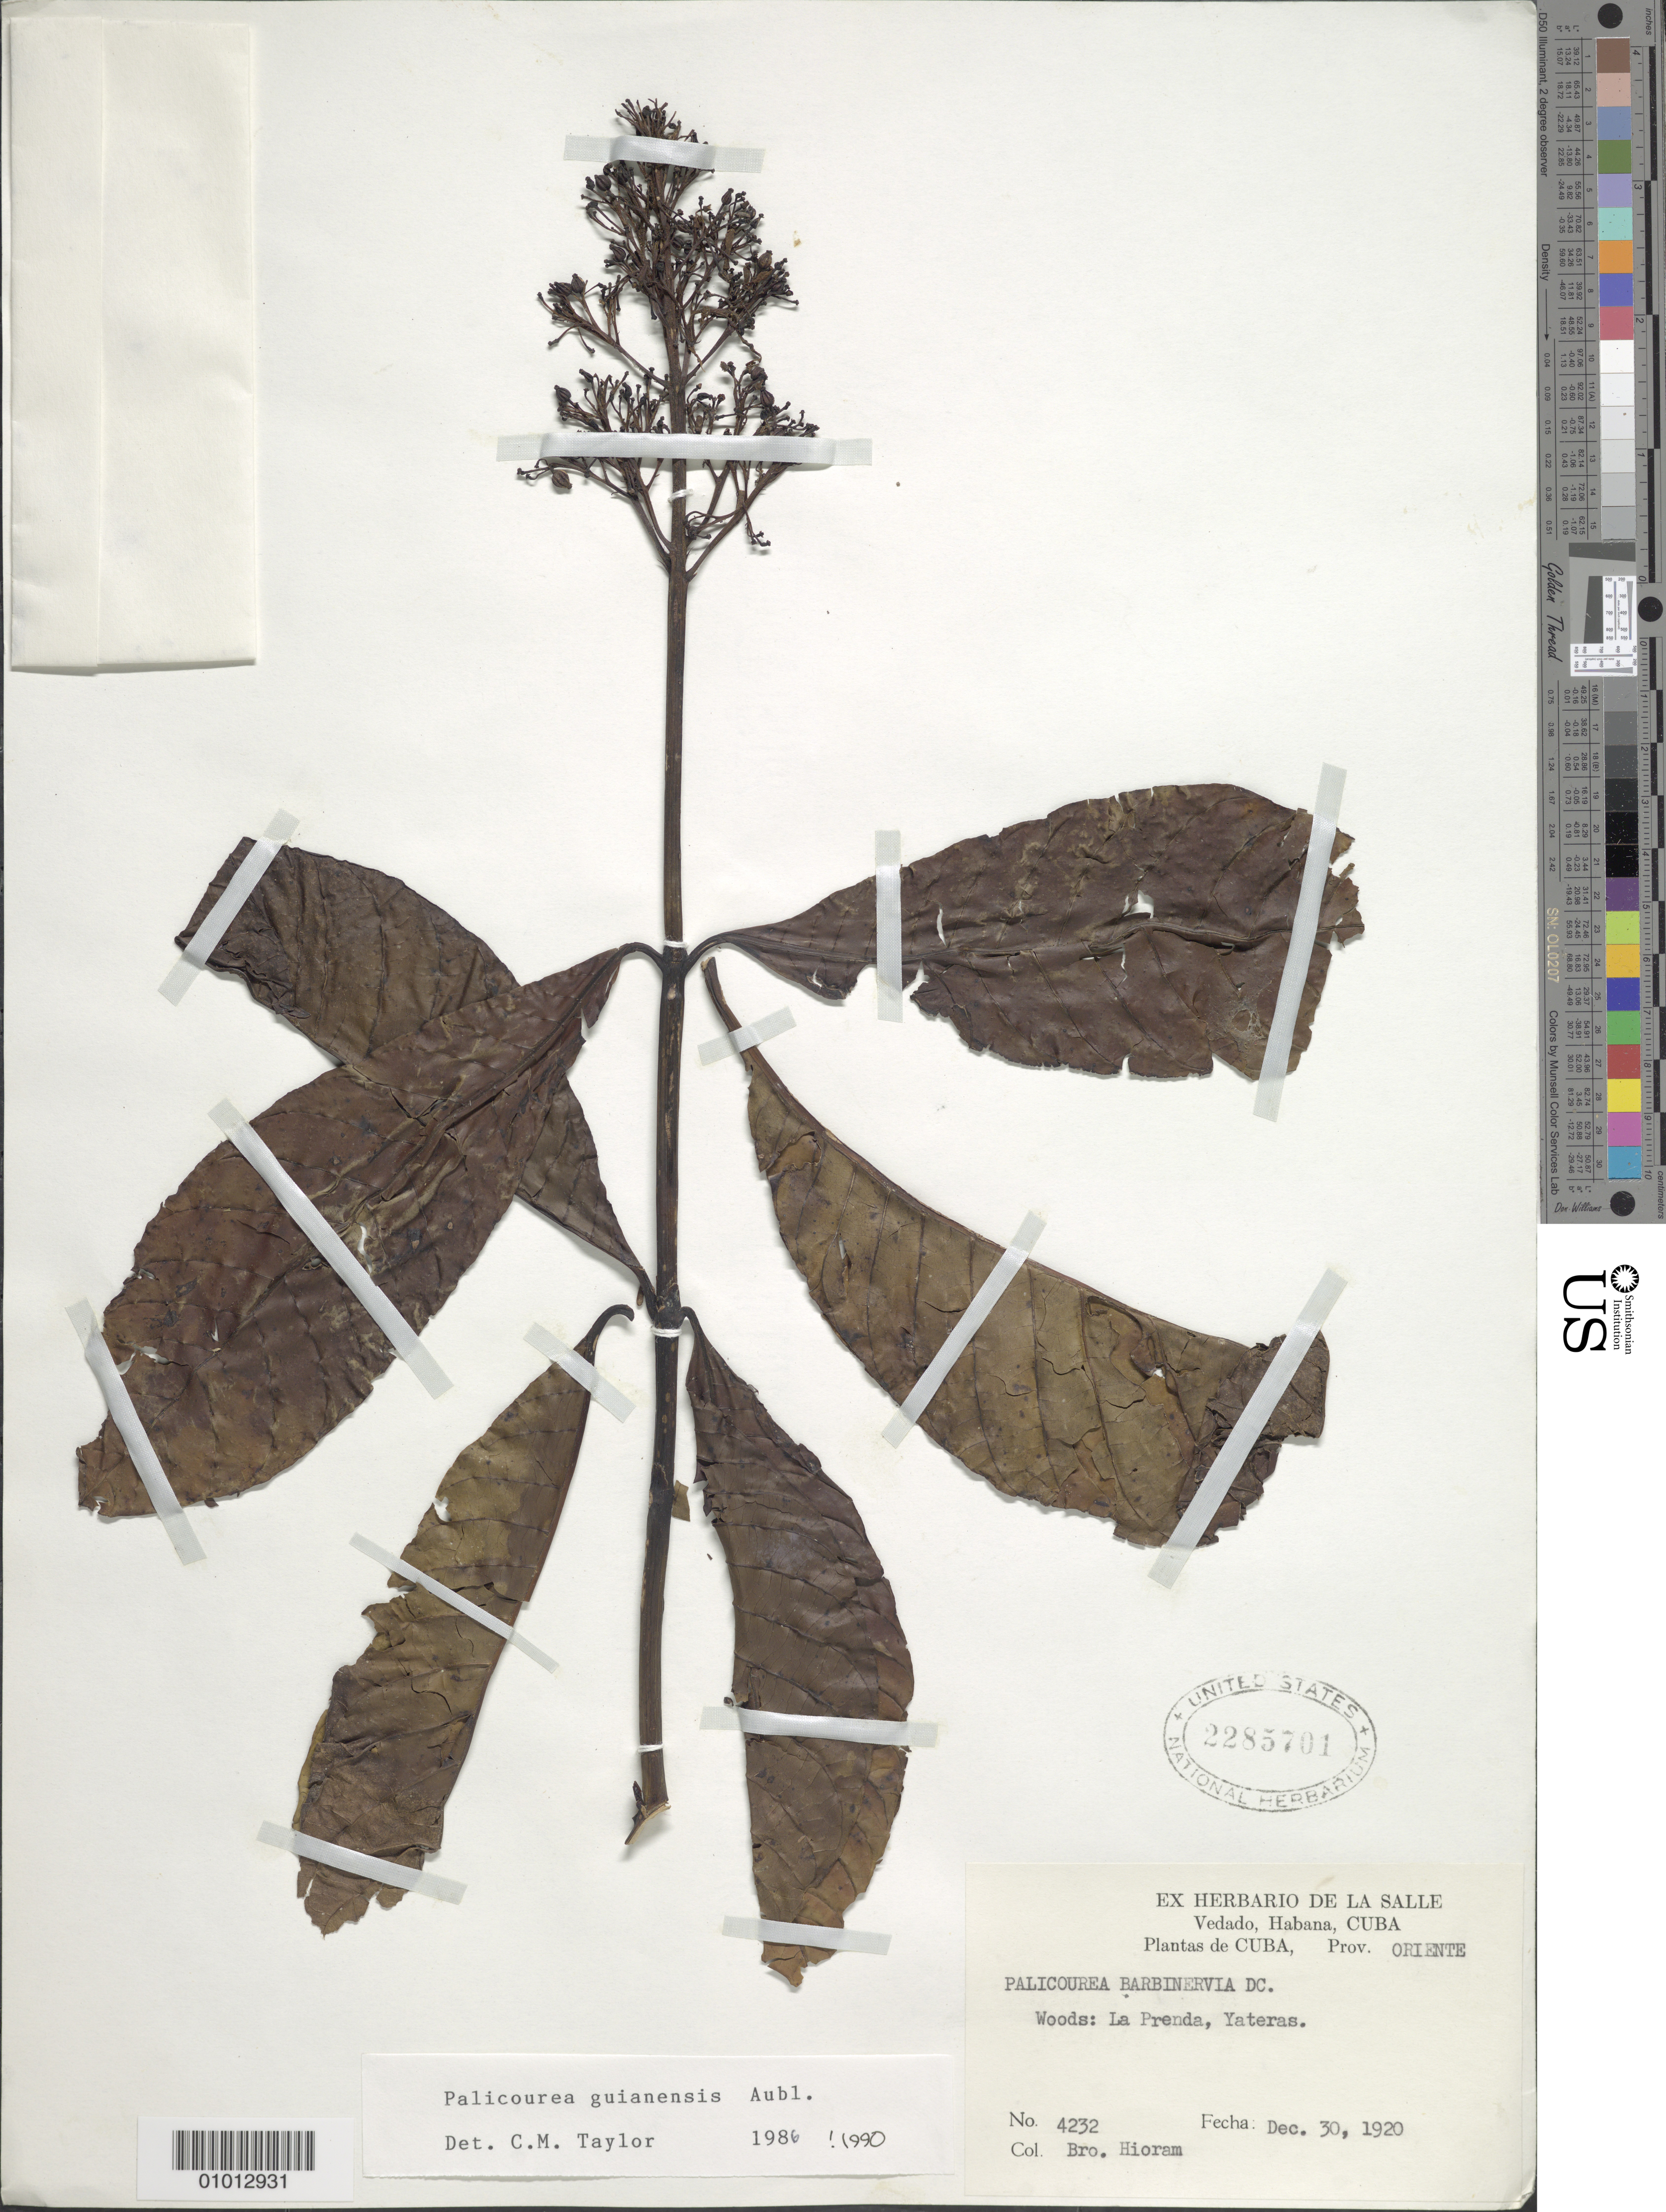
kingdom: Plantae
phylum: Tracheophyta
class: Magnoliopsida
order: Gentianales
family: Rubiaceae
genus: Palicourea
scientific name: Palicourea guianensis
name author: Aubl.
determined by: Taylor, Charlotte M.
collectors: Bro. Hioram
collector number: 4232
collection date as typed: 30 Dec 1920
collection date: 1920-12-30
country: Cuba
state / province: Oriente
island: Cuba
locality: La Prenda, Yateras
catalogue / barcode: US 2285701